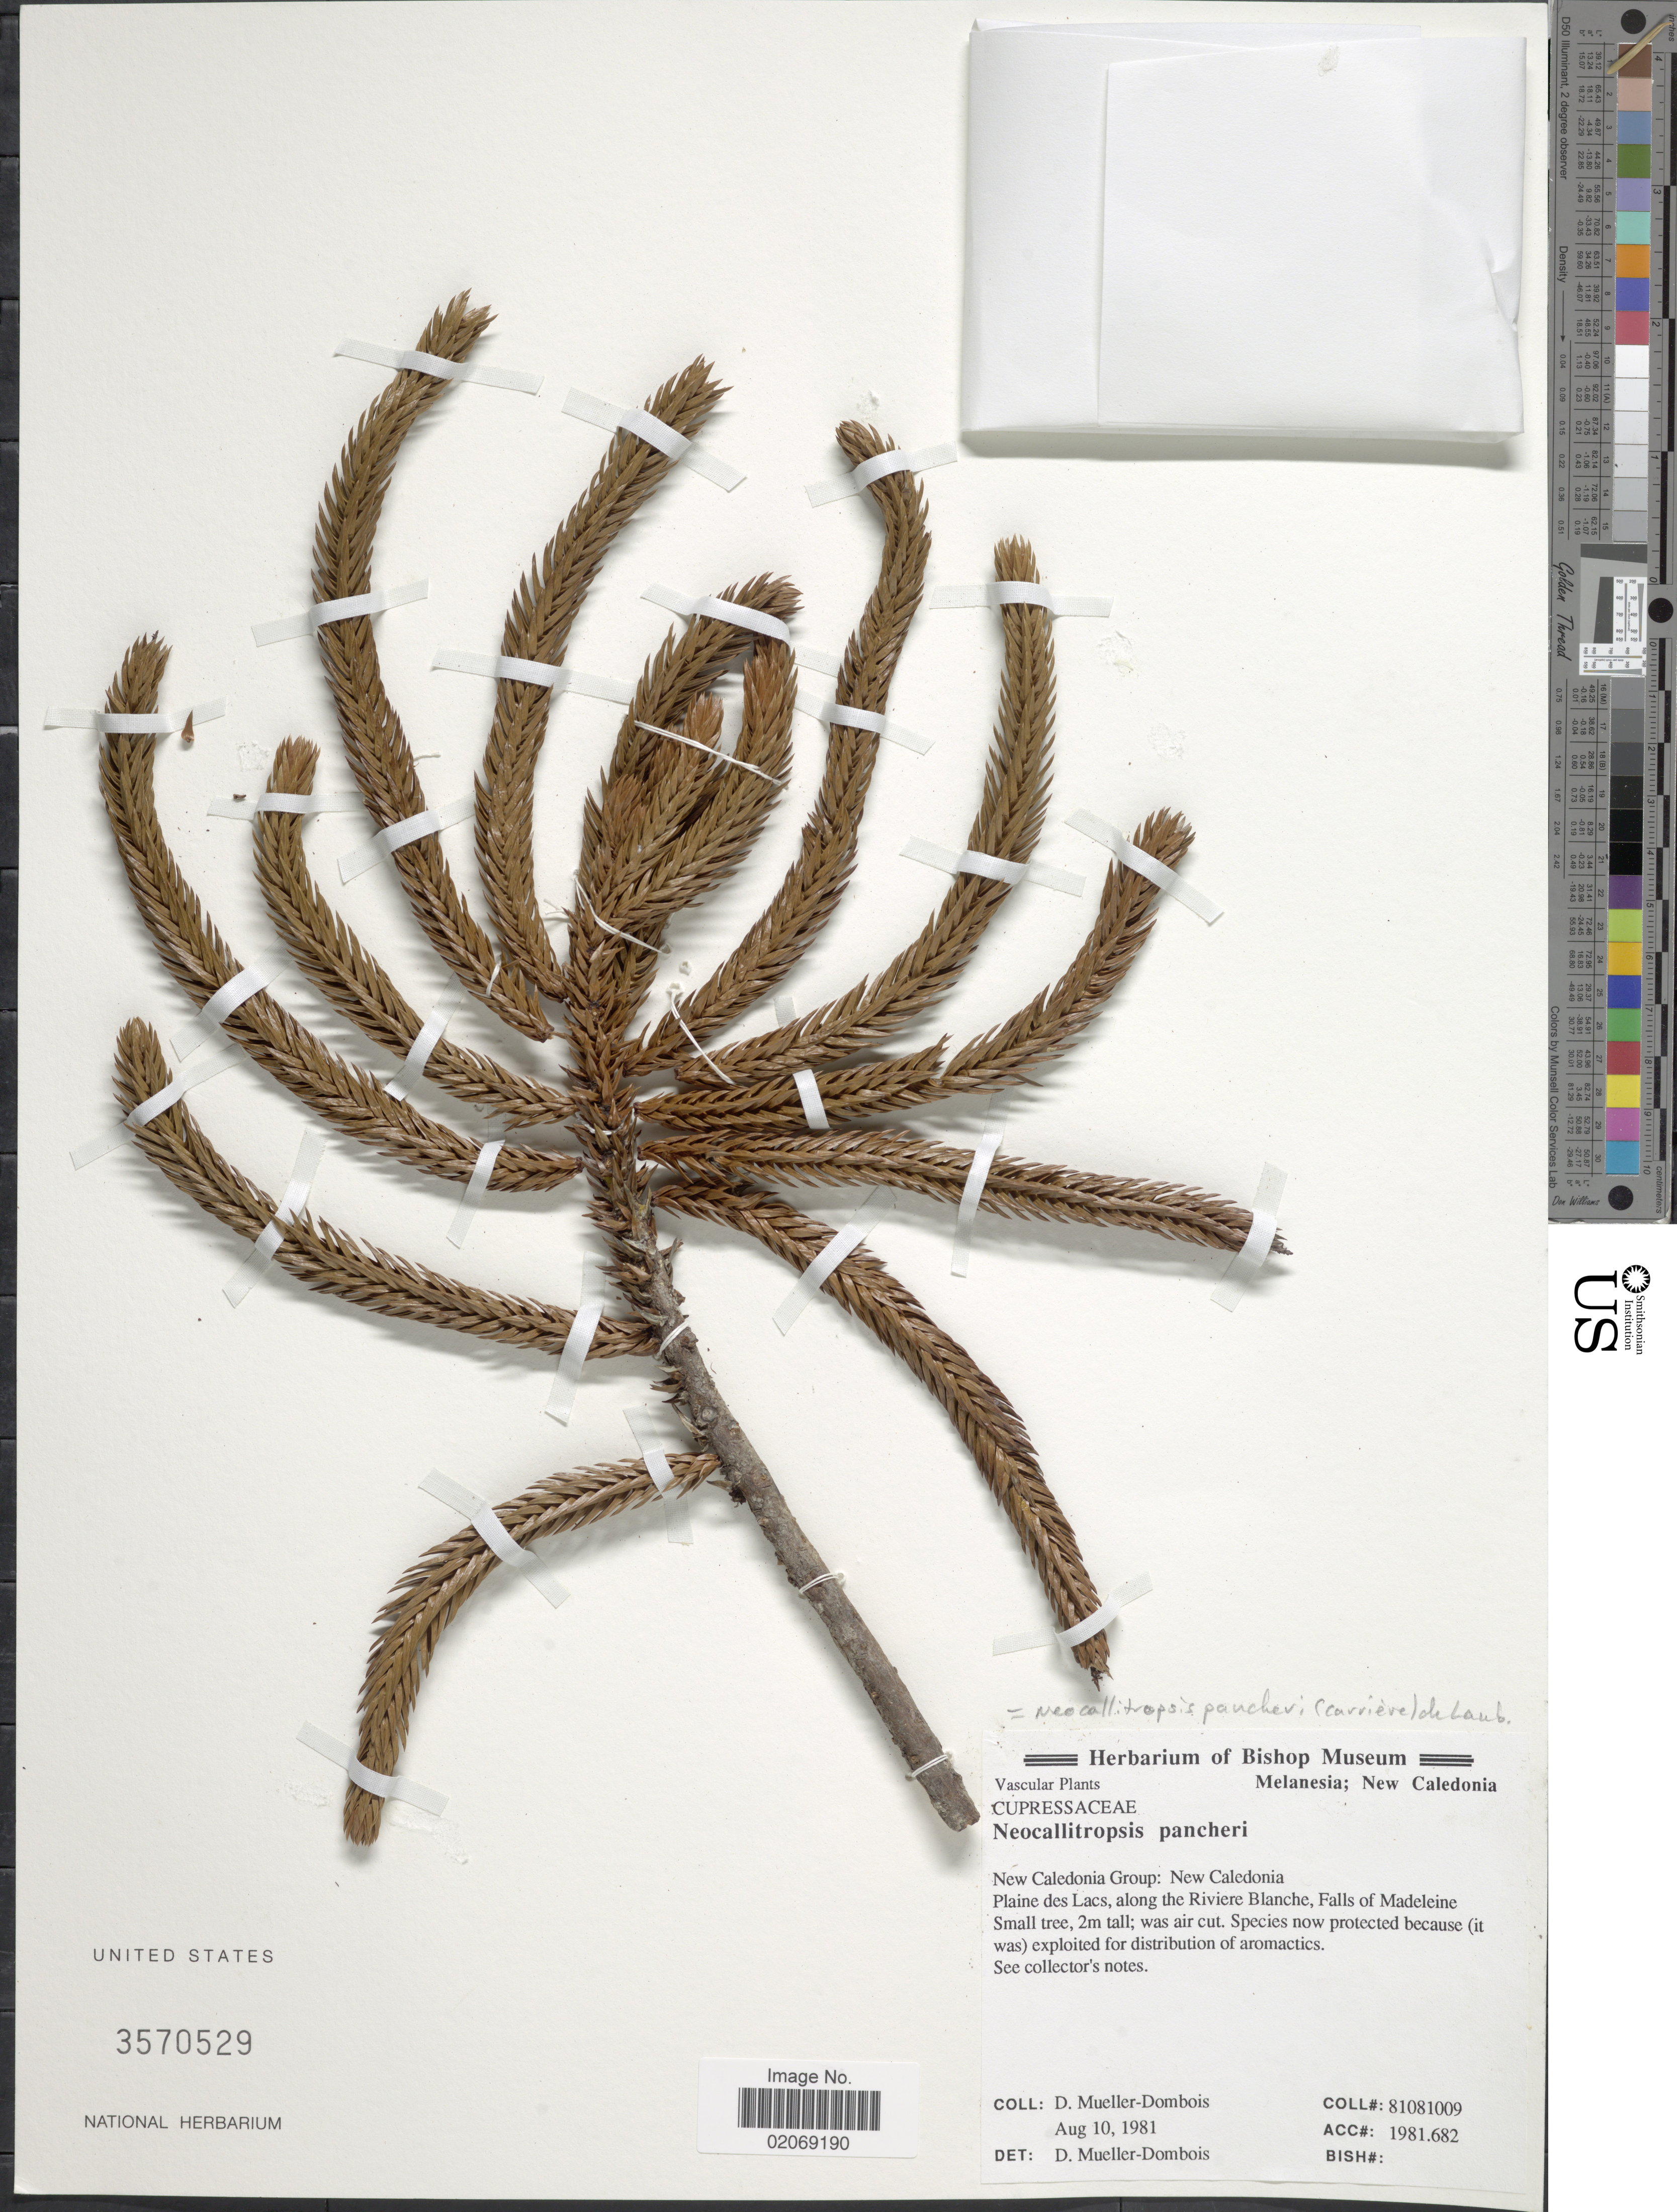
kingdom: Plantae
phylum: Tracheophyta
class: Pinopsida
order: Pinales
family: Cupressaceae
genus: Neocallitropsis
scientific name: Neocallitropsis pancheri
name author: (Carrière) de Laub.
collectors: D. Meuller-Dombois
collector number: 81081009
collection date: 1981-08-10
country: New Caledonia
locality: New Caledonia Group. Plaine des Lacs, along the Riviere Blanche, Falls of Madeleine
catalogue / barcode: US 3570529